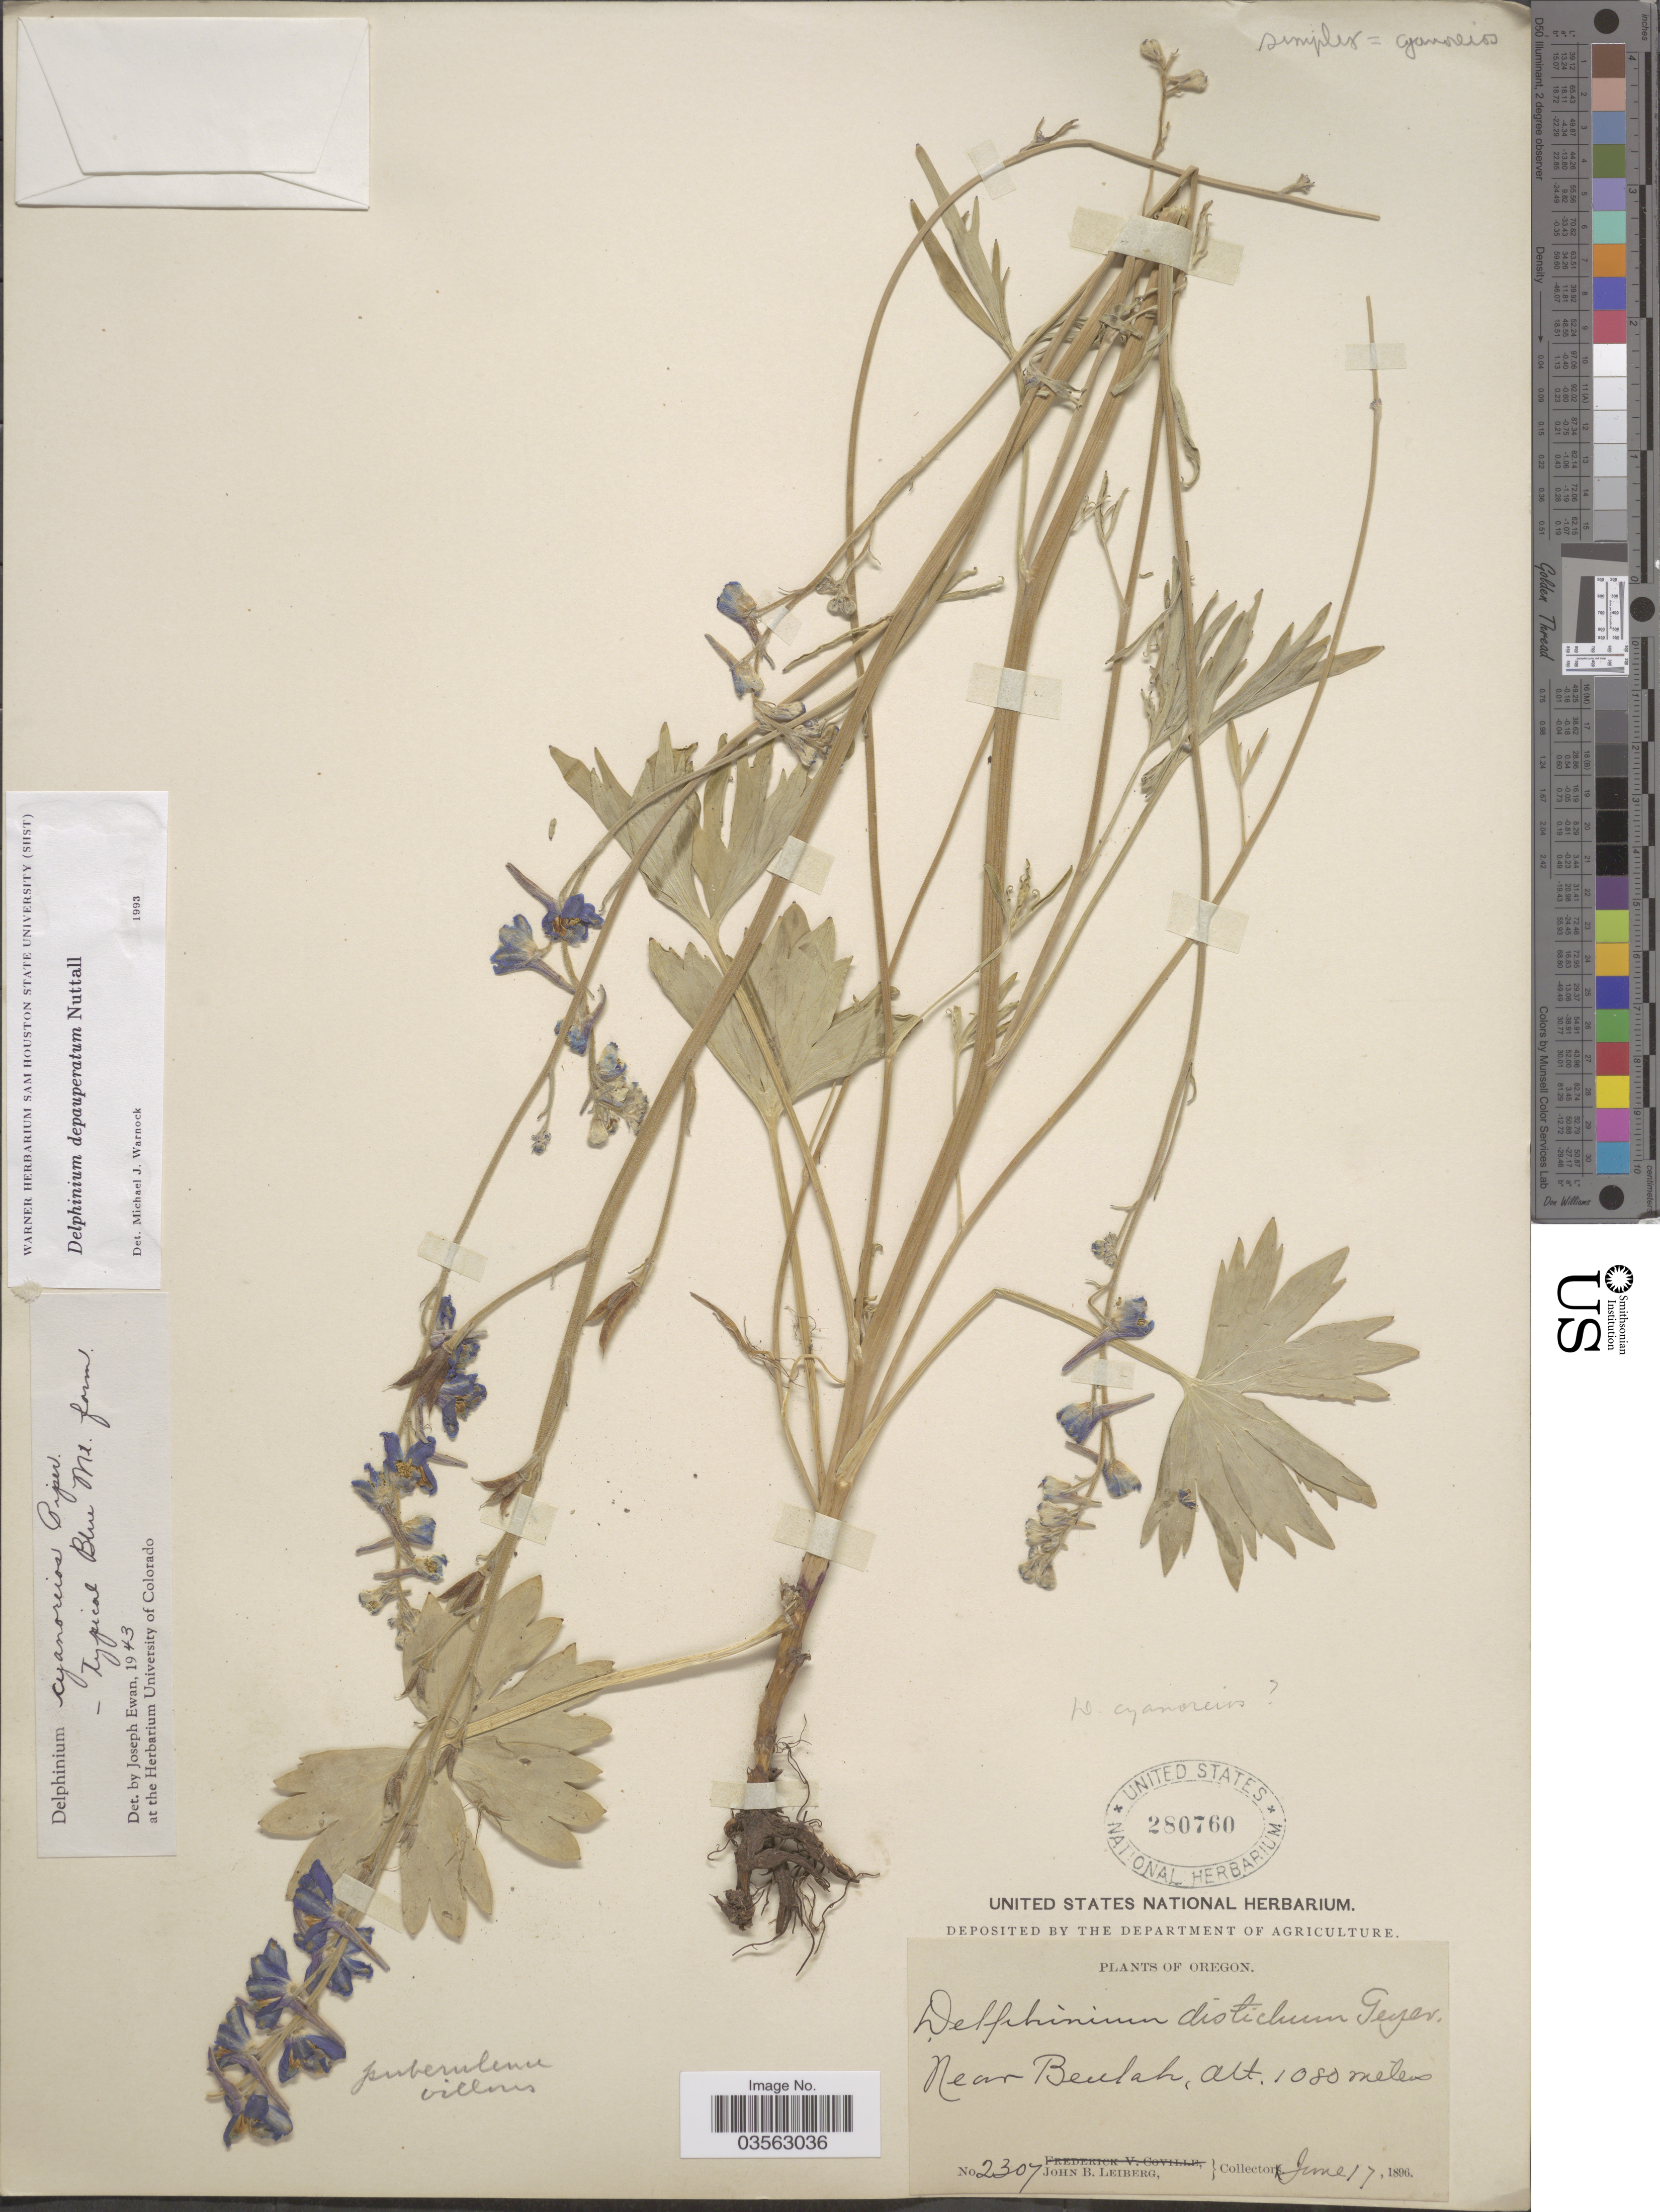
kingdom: Plantae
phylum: Tracheophyta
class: Magnoliopsida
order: Ranunculales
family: Ranunculaceae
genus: Delphinium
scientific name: Delphinium depauperatum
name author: Nutt.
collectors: J. B. Leiberg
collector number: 2307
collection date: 1896-06-17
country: United States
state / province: Oregon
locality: Near Beulah.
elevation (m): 1080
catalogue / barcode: US 280760